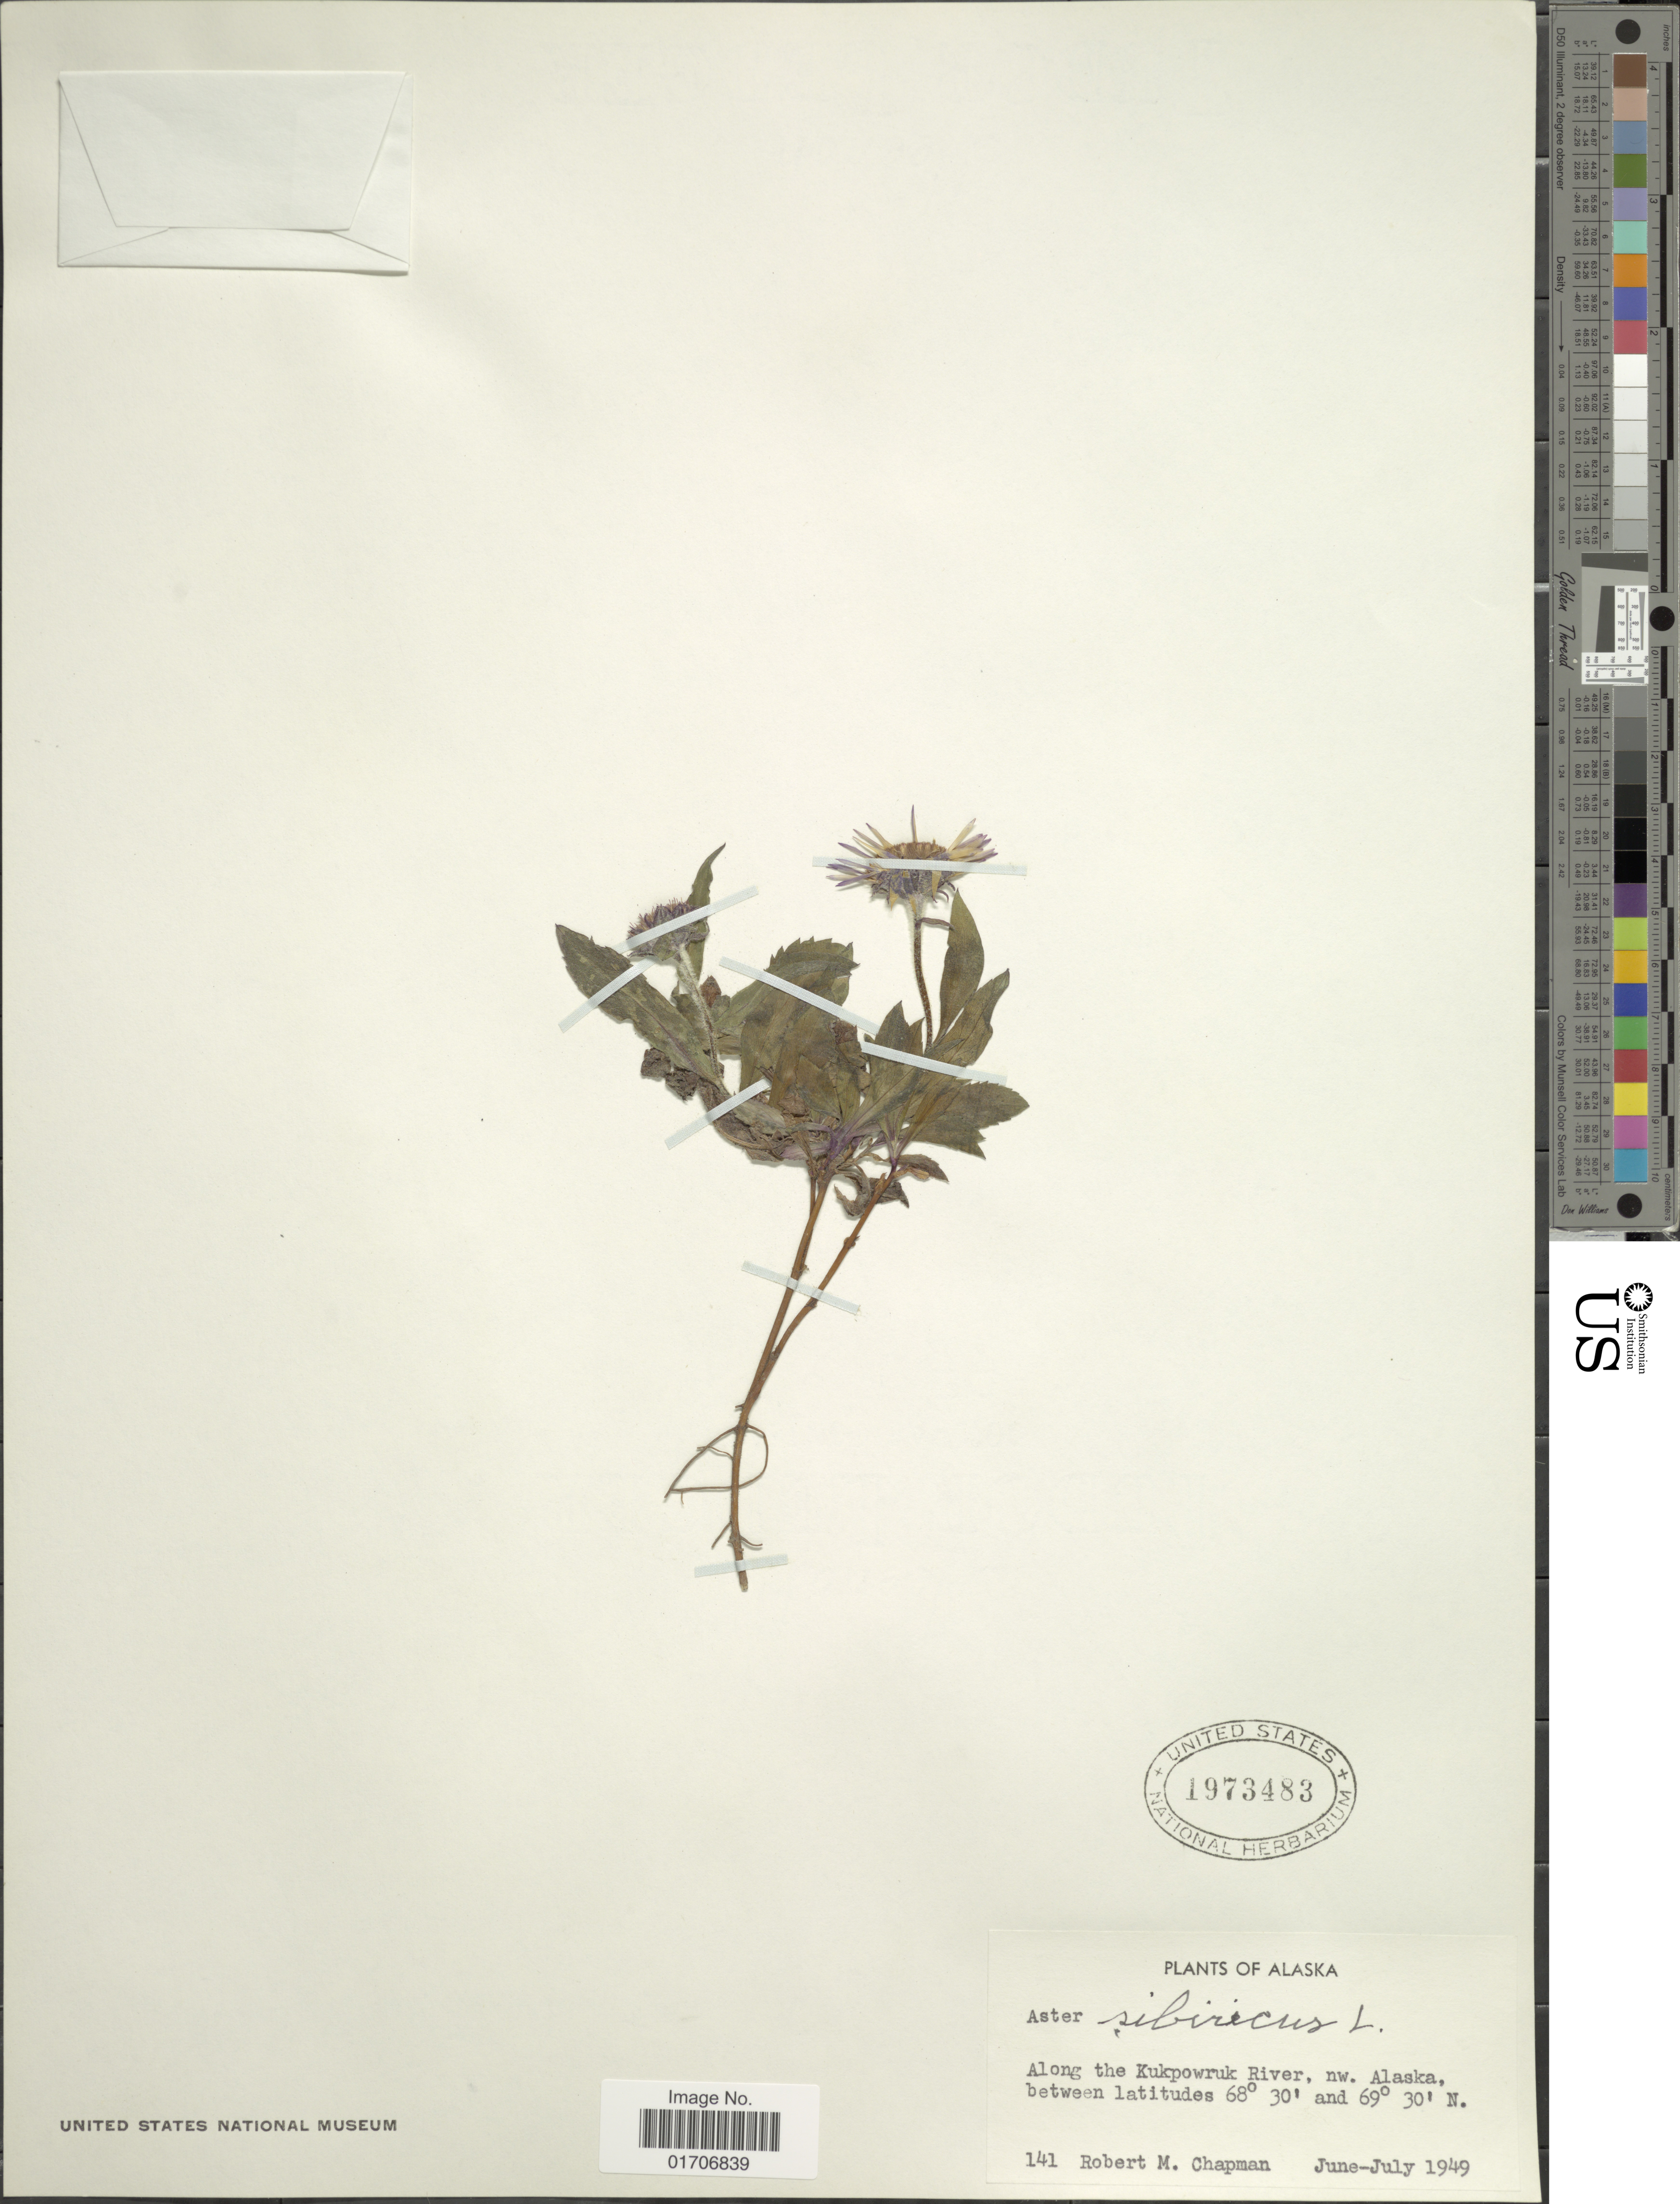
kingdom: Plantae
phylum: Tracheophyta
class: Magnoliopsida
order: Asterales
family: Asteraceae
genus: Eurybia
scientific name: Eurybia sibirica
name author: (L.) G.L. Nesom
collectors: R. M. Chapman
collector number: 141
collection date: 1949-06/1949-07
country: United States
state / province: Alaska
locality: Along the Kukpowruk River, NW Alaska.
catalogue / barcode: US 1973483